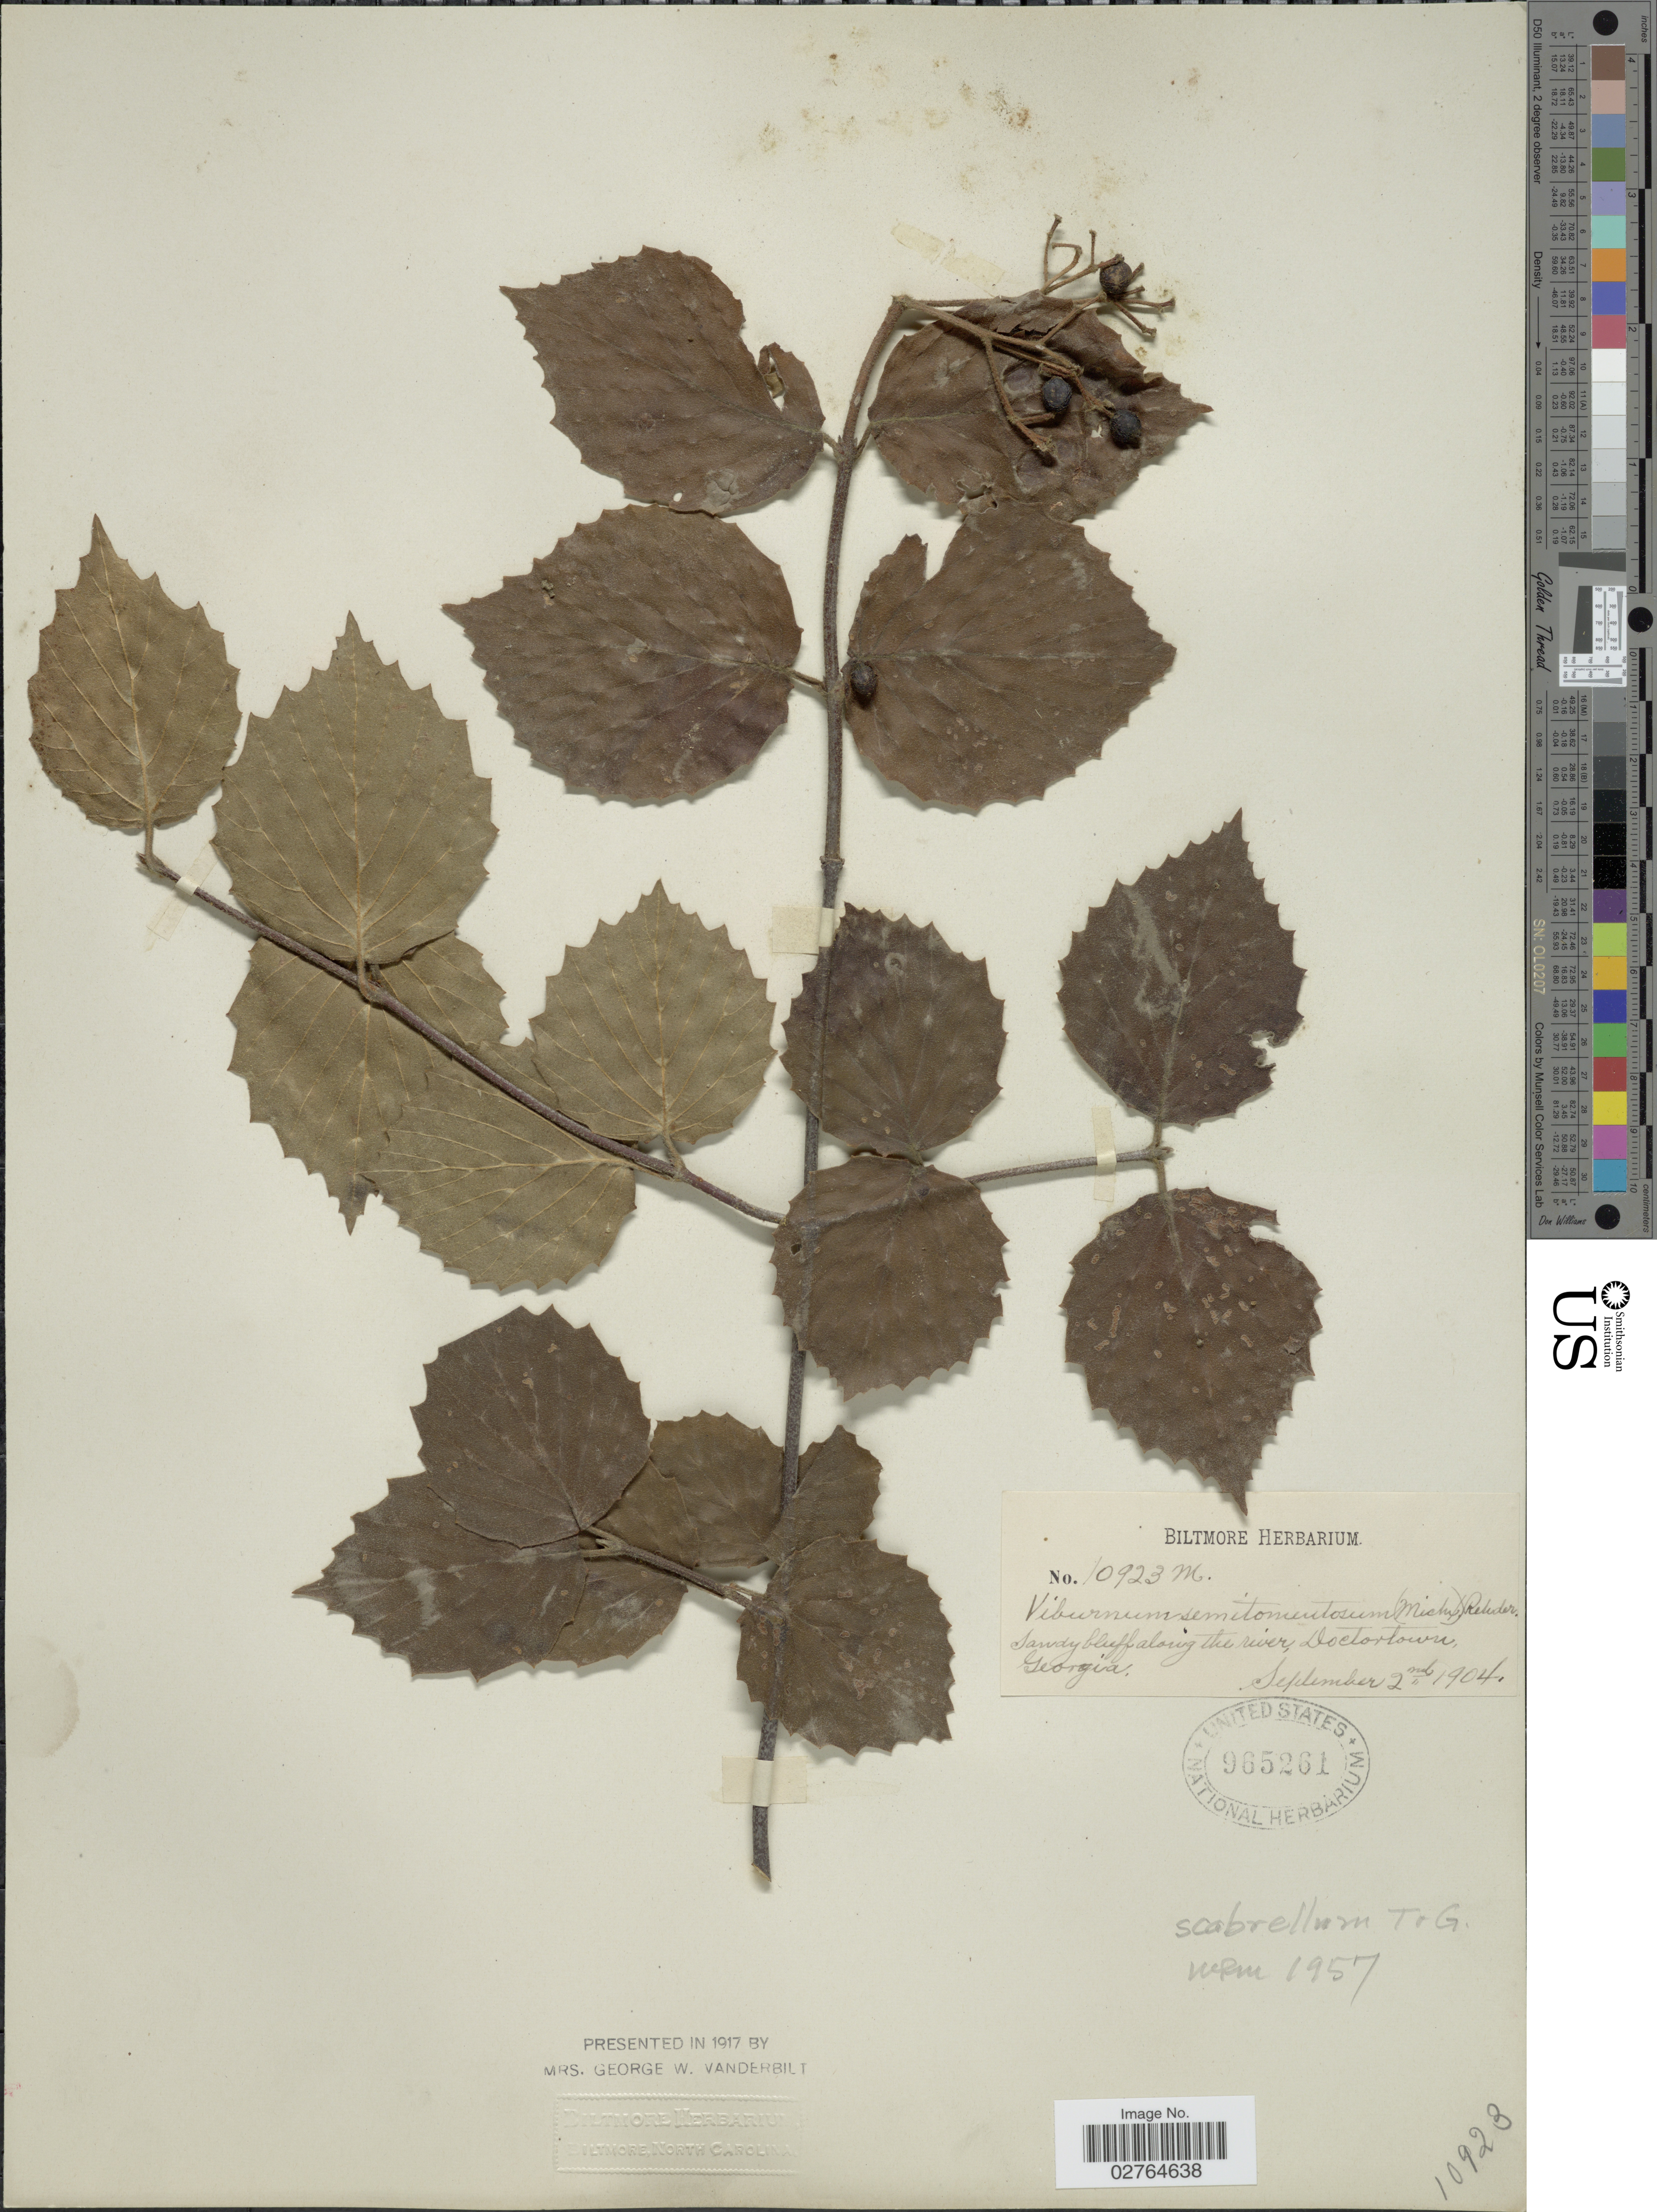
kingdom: Plantae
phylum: Tracheophyta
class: Magnoliopsida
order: Dipsacales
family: Viburnaceae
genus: Viburnum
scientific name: Viburnum scabrellum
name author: (Torr. & A. Gray) Chapm.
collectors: ex herb. Biltmore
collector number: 10923m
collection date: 1904-09-02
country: United States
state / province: Georgia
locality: Sandy bluff along the river Doctortown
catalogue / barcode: US 965261